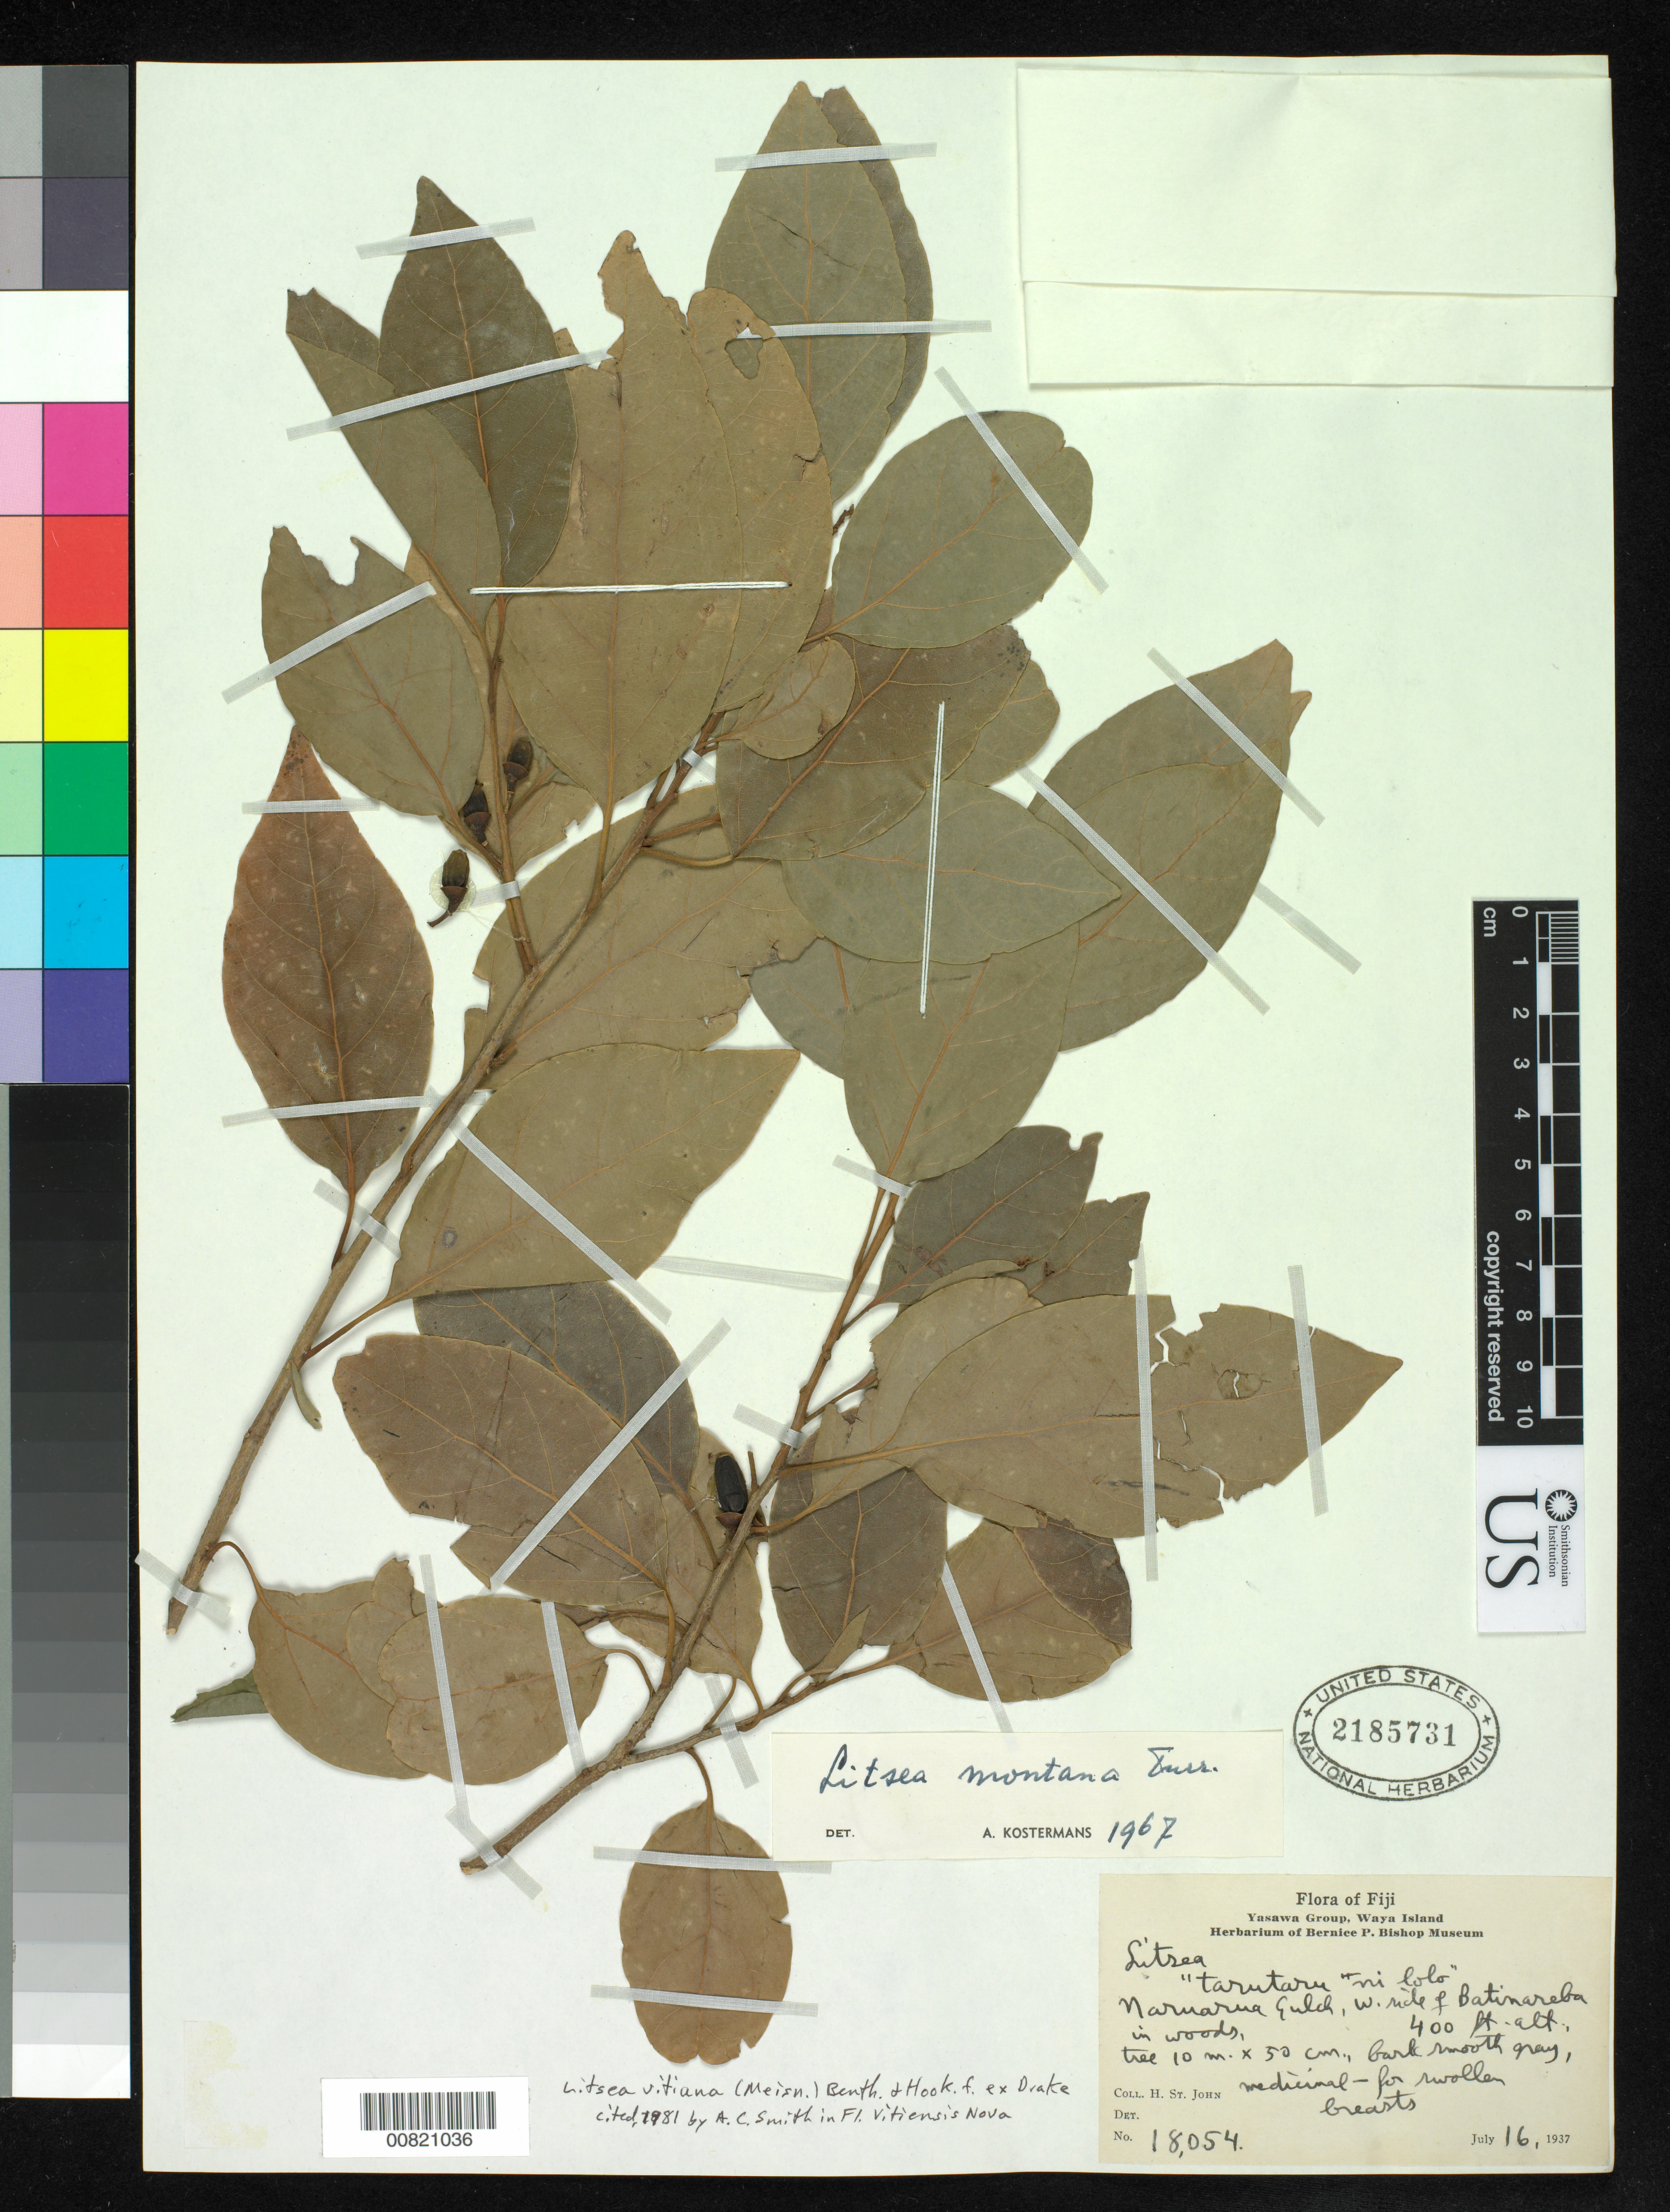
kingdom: Plantae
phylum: Tracheophyta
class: Magnoliopsida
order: Laurales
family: Lauraceae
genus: Litsea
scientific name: Litsea vitiana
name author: (Meisn.) Drake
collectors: H. St. John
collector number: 18054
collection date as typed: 16 Jul 1937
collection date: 1937-07-16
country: Fiji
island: Waya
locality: Naruarua Gulch, W side of Batimareba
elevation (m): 122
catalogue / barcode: US 2185731